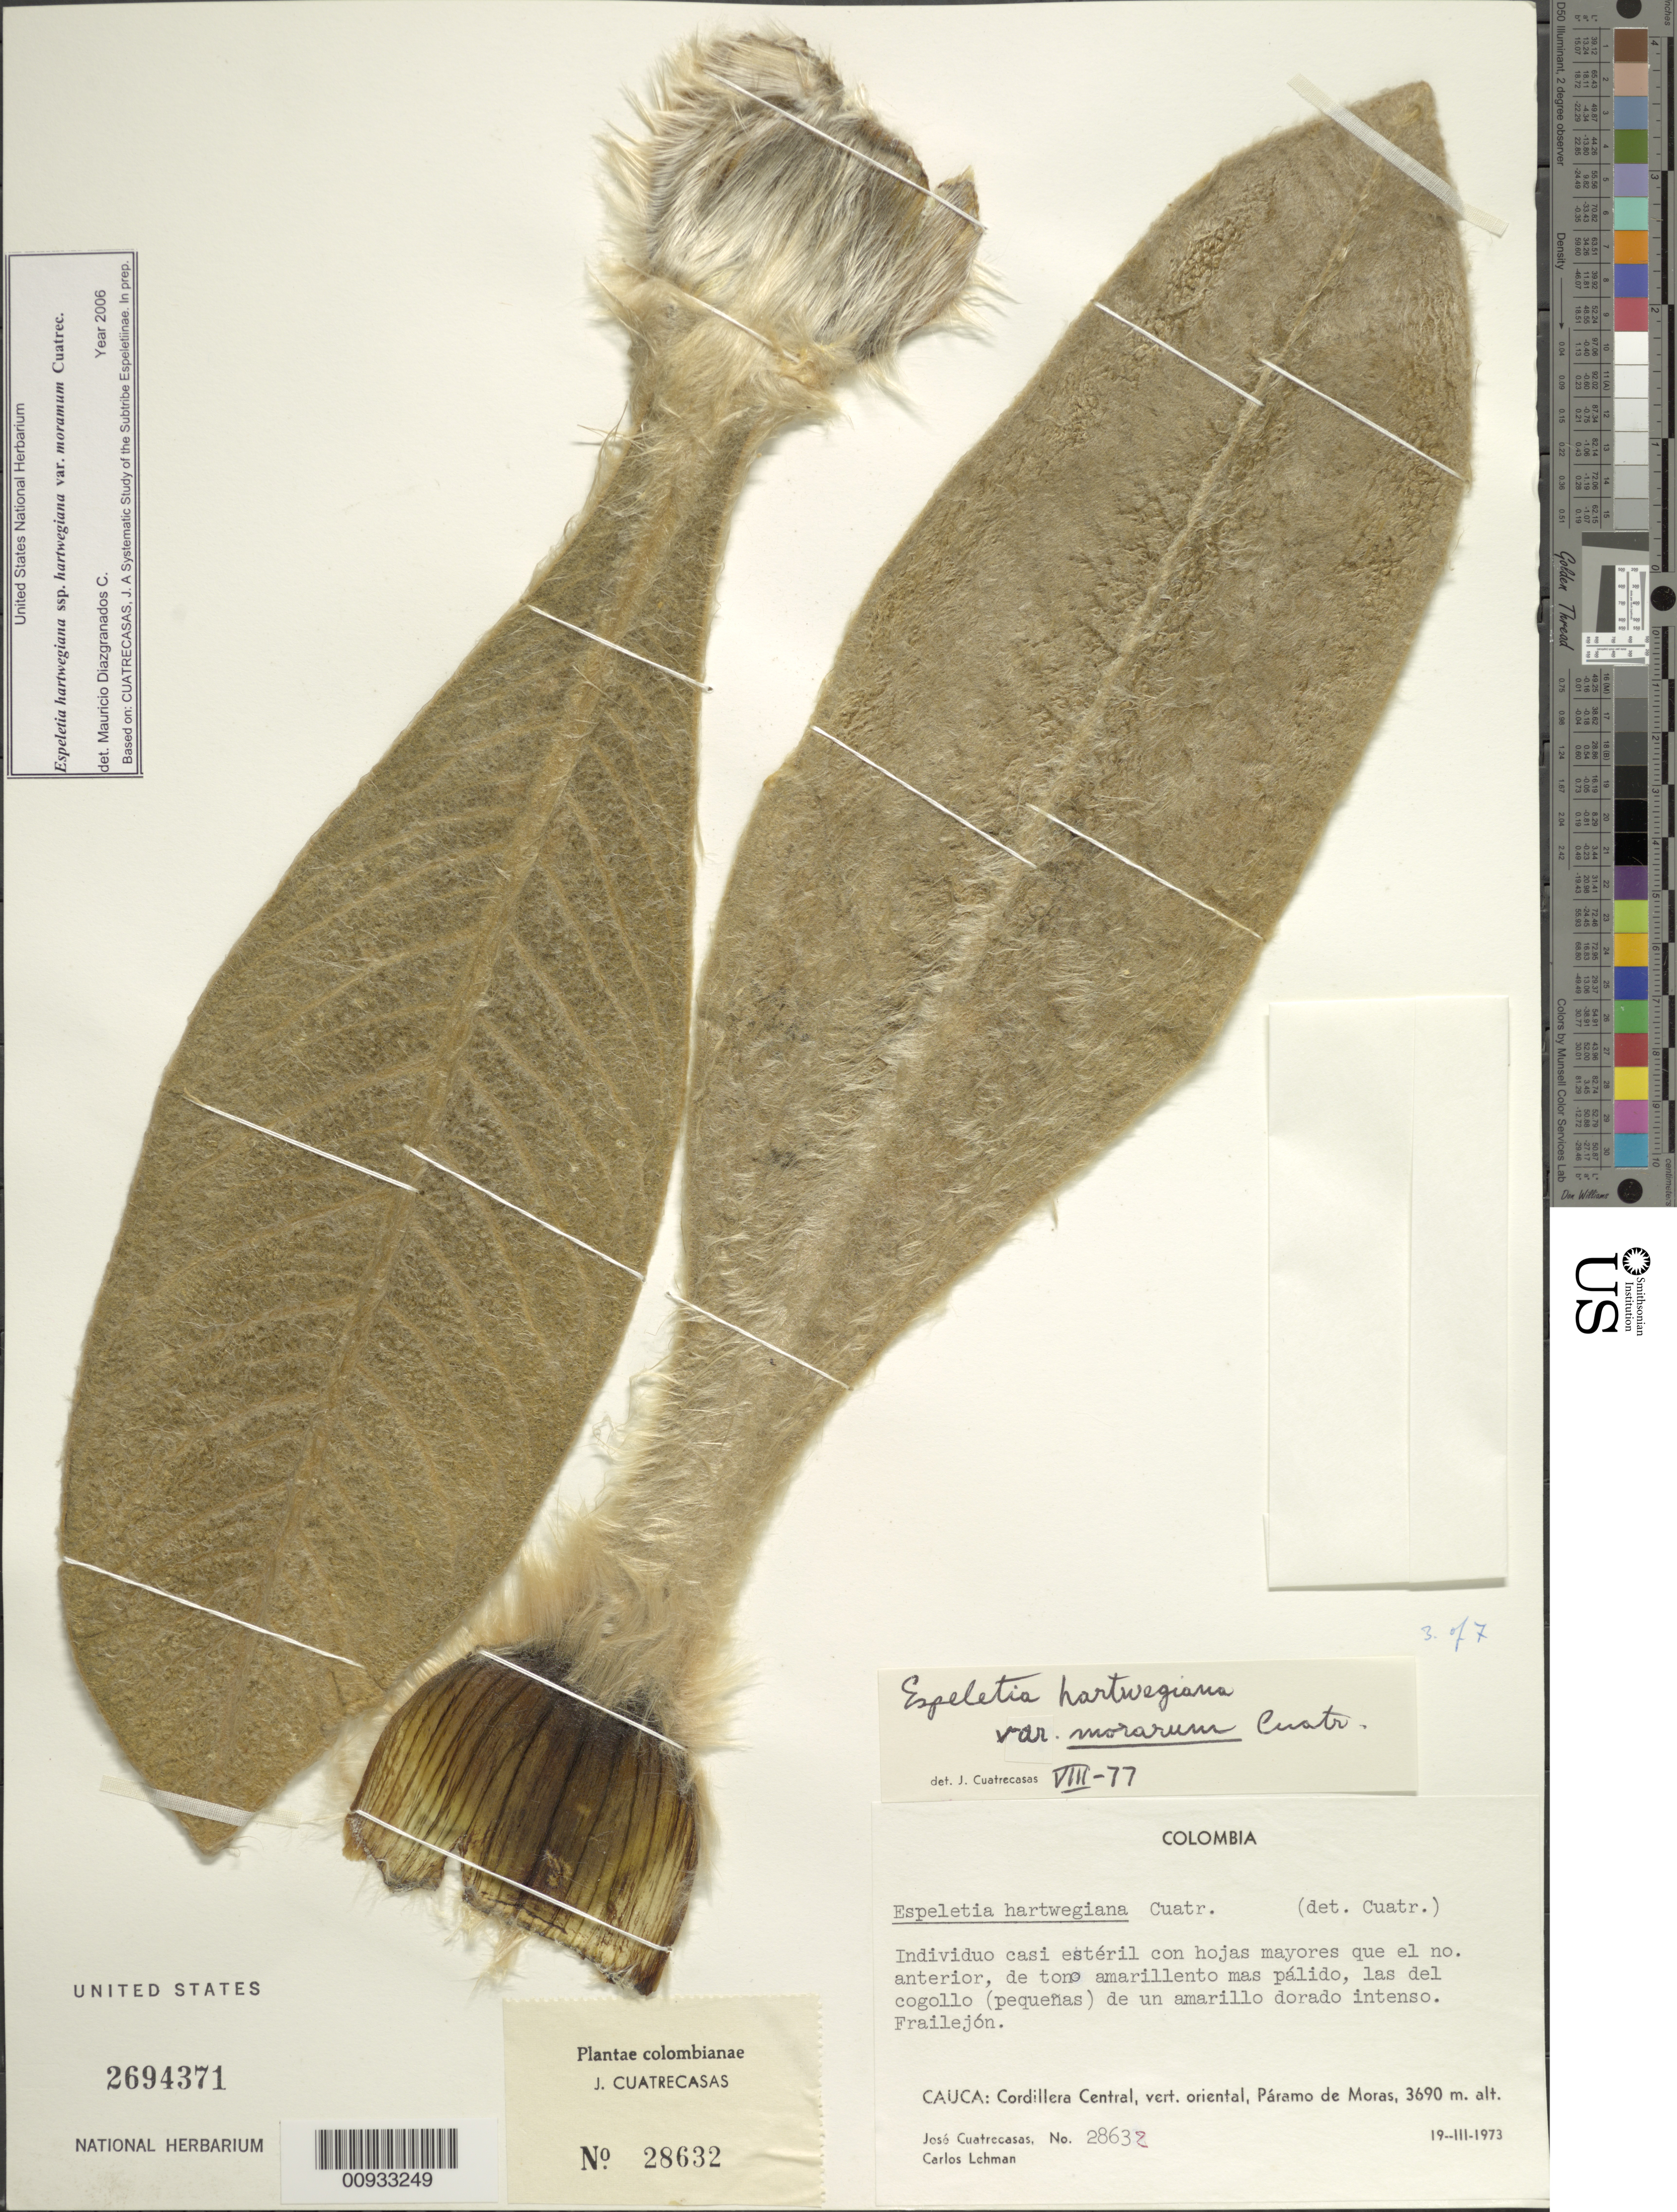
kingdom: Plantae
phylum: Tracheophyta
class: Magnoliopsida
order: Asterales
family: Asteraceae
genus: Espeletia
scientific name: Espeletia hartwegiana var. morarum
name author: Cuatrec.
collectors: J. Cuatrecasas & C. Lehman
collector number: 28632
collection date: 1973-03-19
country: Colombia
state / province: Cauca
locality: Cordillera Central, vert. oriental, Paramo de Moras.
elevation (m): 3690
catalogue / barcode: US 2694371